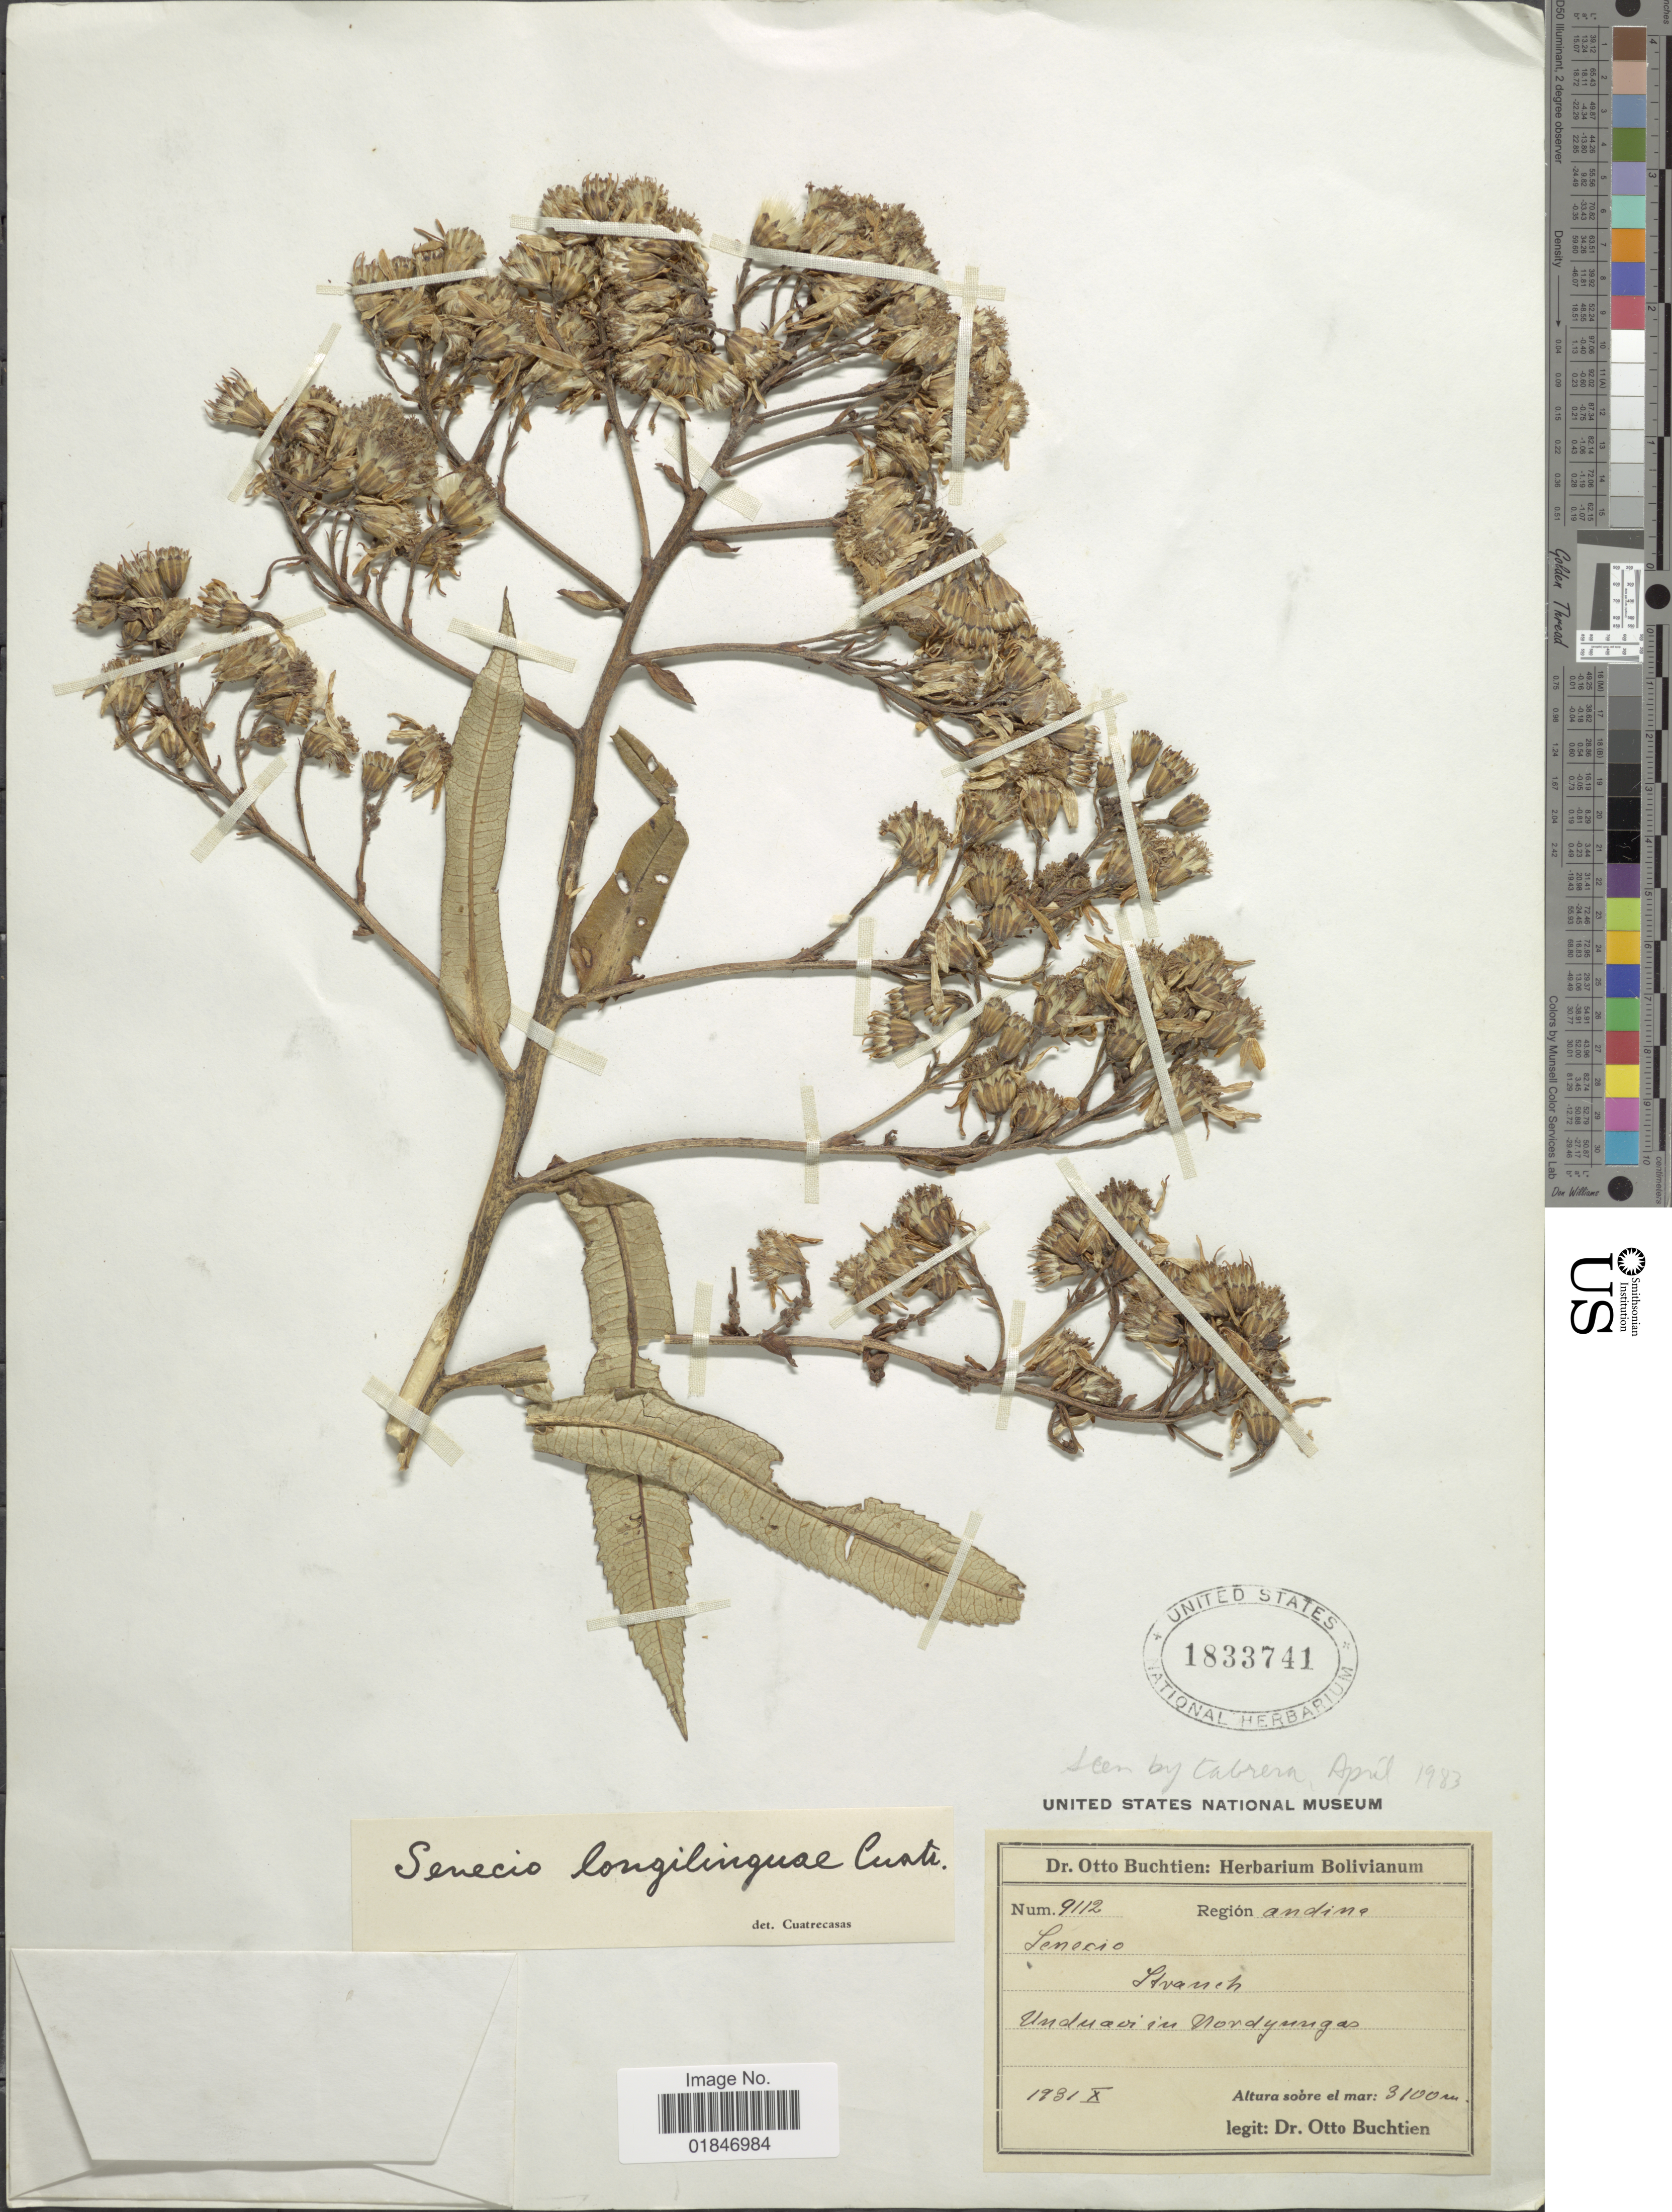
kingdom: Plantae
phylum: Tracheophyta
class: Magnoliopsida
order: Asterales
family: Asteraceae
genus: Dendrophorbium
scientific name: Dendrophorbium longilinguae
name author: (Cuatrec.) C. Jeffrey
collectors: O. Buchtien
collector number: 9112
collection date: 1931-10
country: Bolivia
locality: Unduavi in Nordyungas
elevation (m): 3100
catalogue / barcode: US 1833741